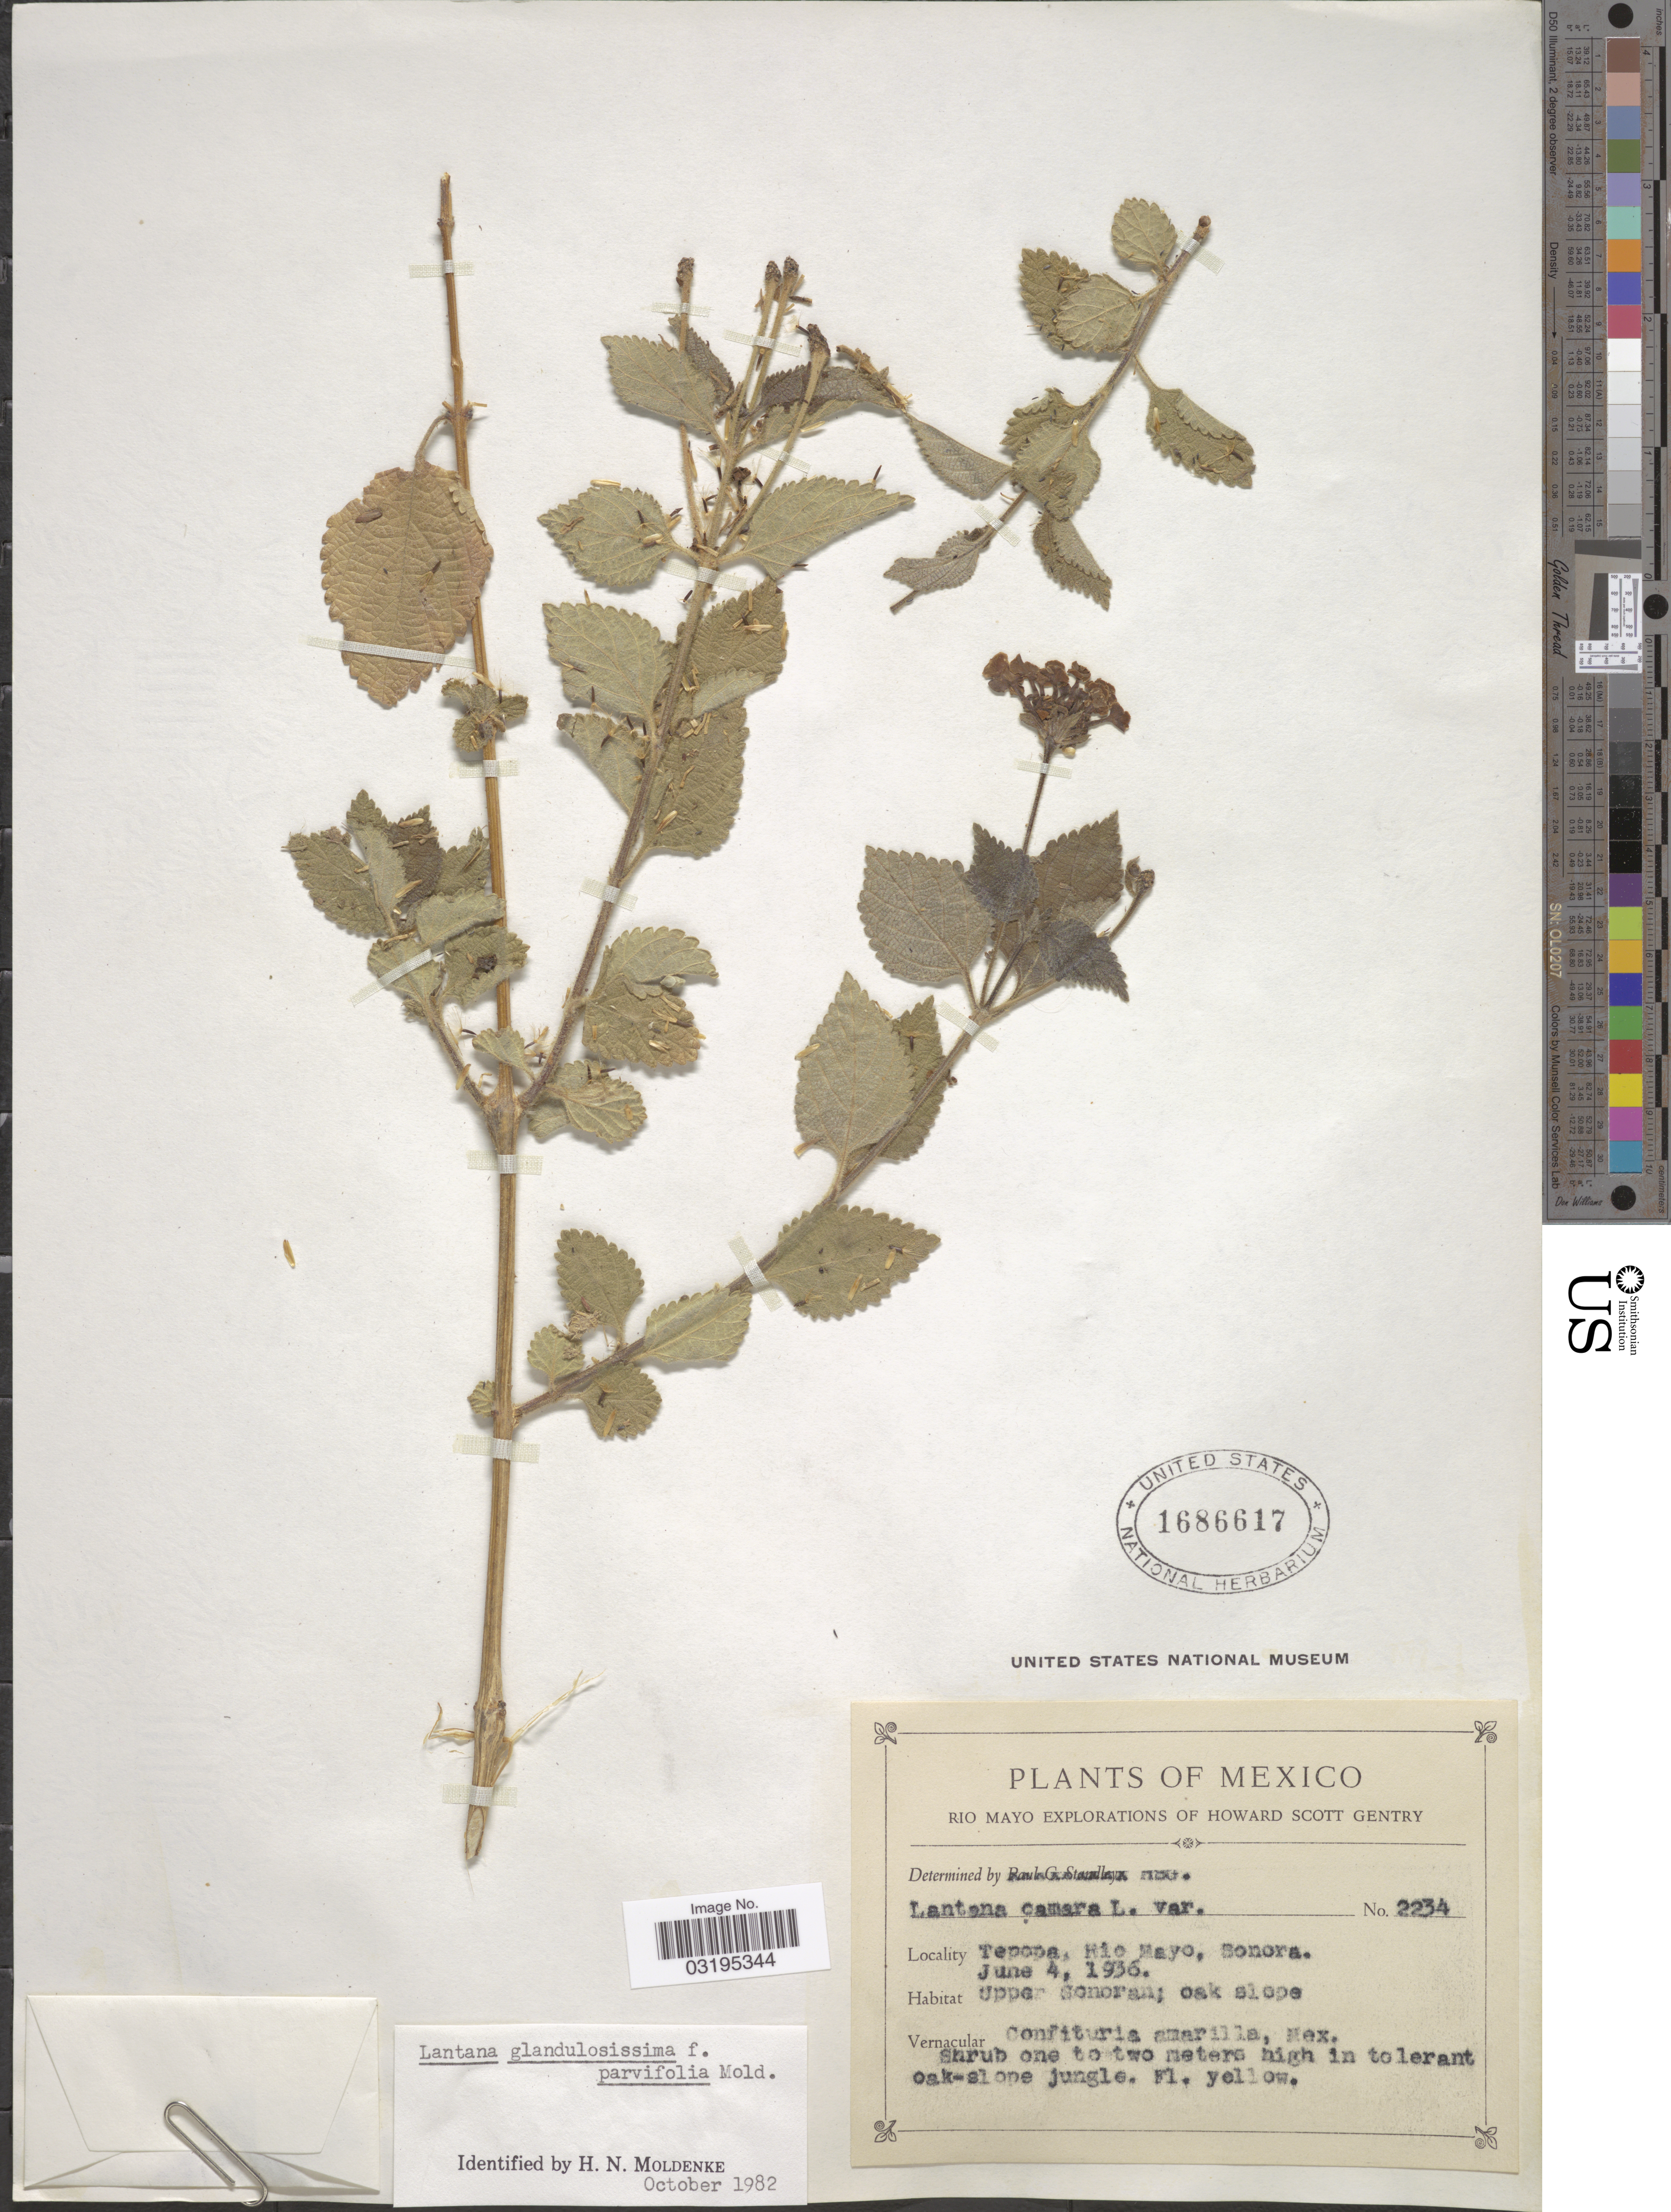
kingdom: Plantae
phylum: Tracheophyta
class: Magnoliopsida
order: Lamiales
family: Verbenaceae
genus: Lantana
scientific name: Lantana glandulosissima f. parvifolia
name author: Hayek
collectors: H. S. Gentry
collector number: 2234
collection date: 1936-06-04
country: Mexico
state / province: Sonora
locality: Tepopa, Rio Mayo. Upper Sonoran.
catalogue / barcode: US 1686617